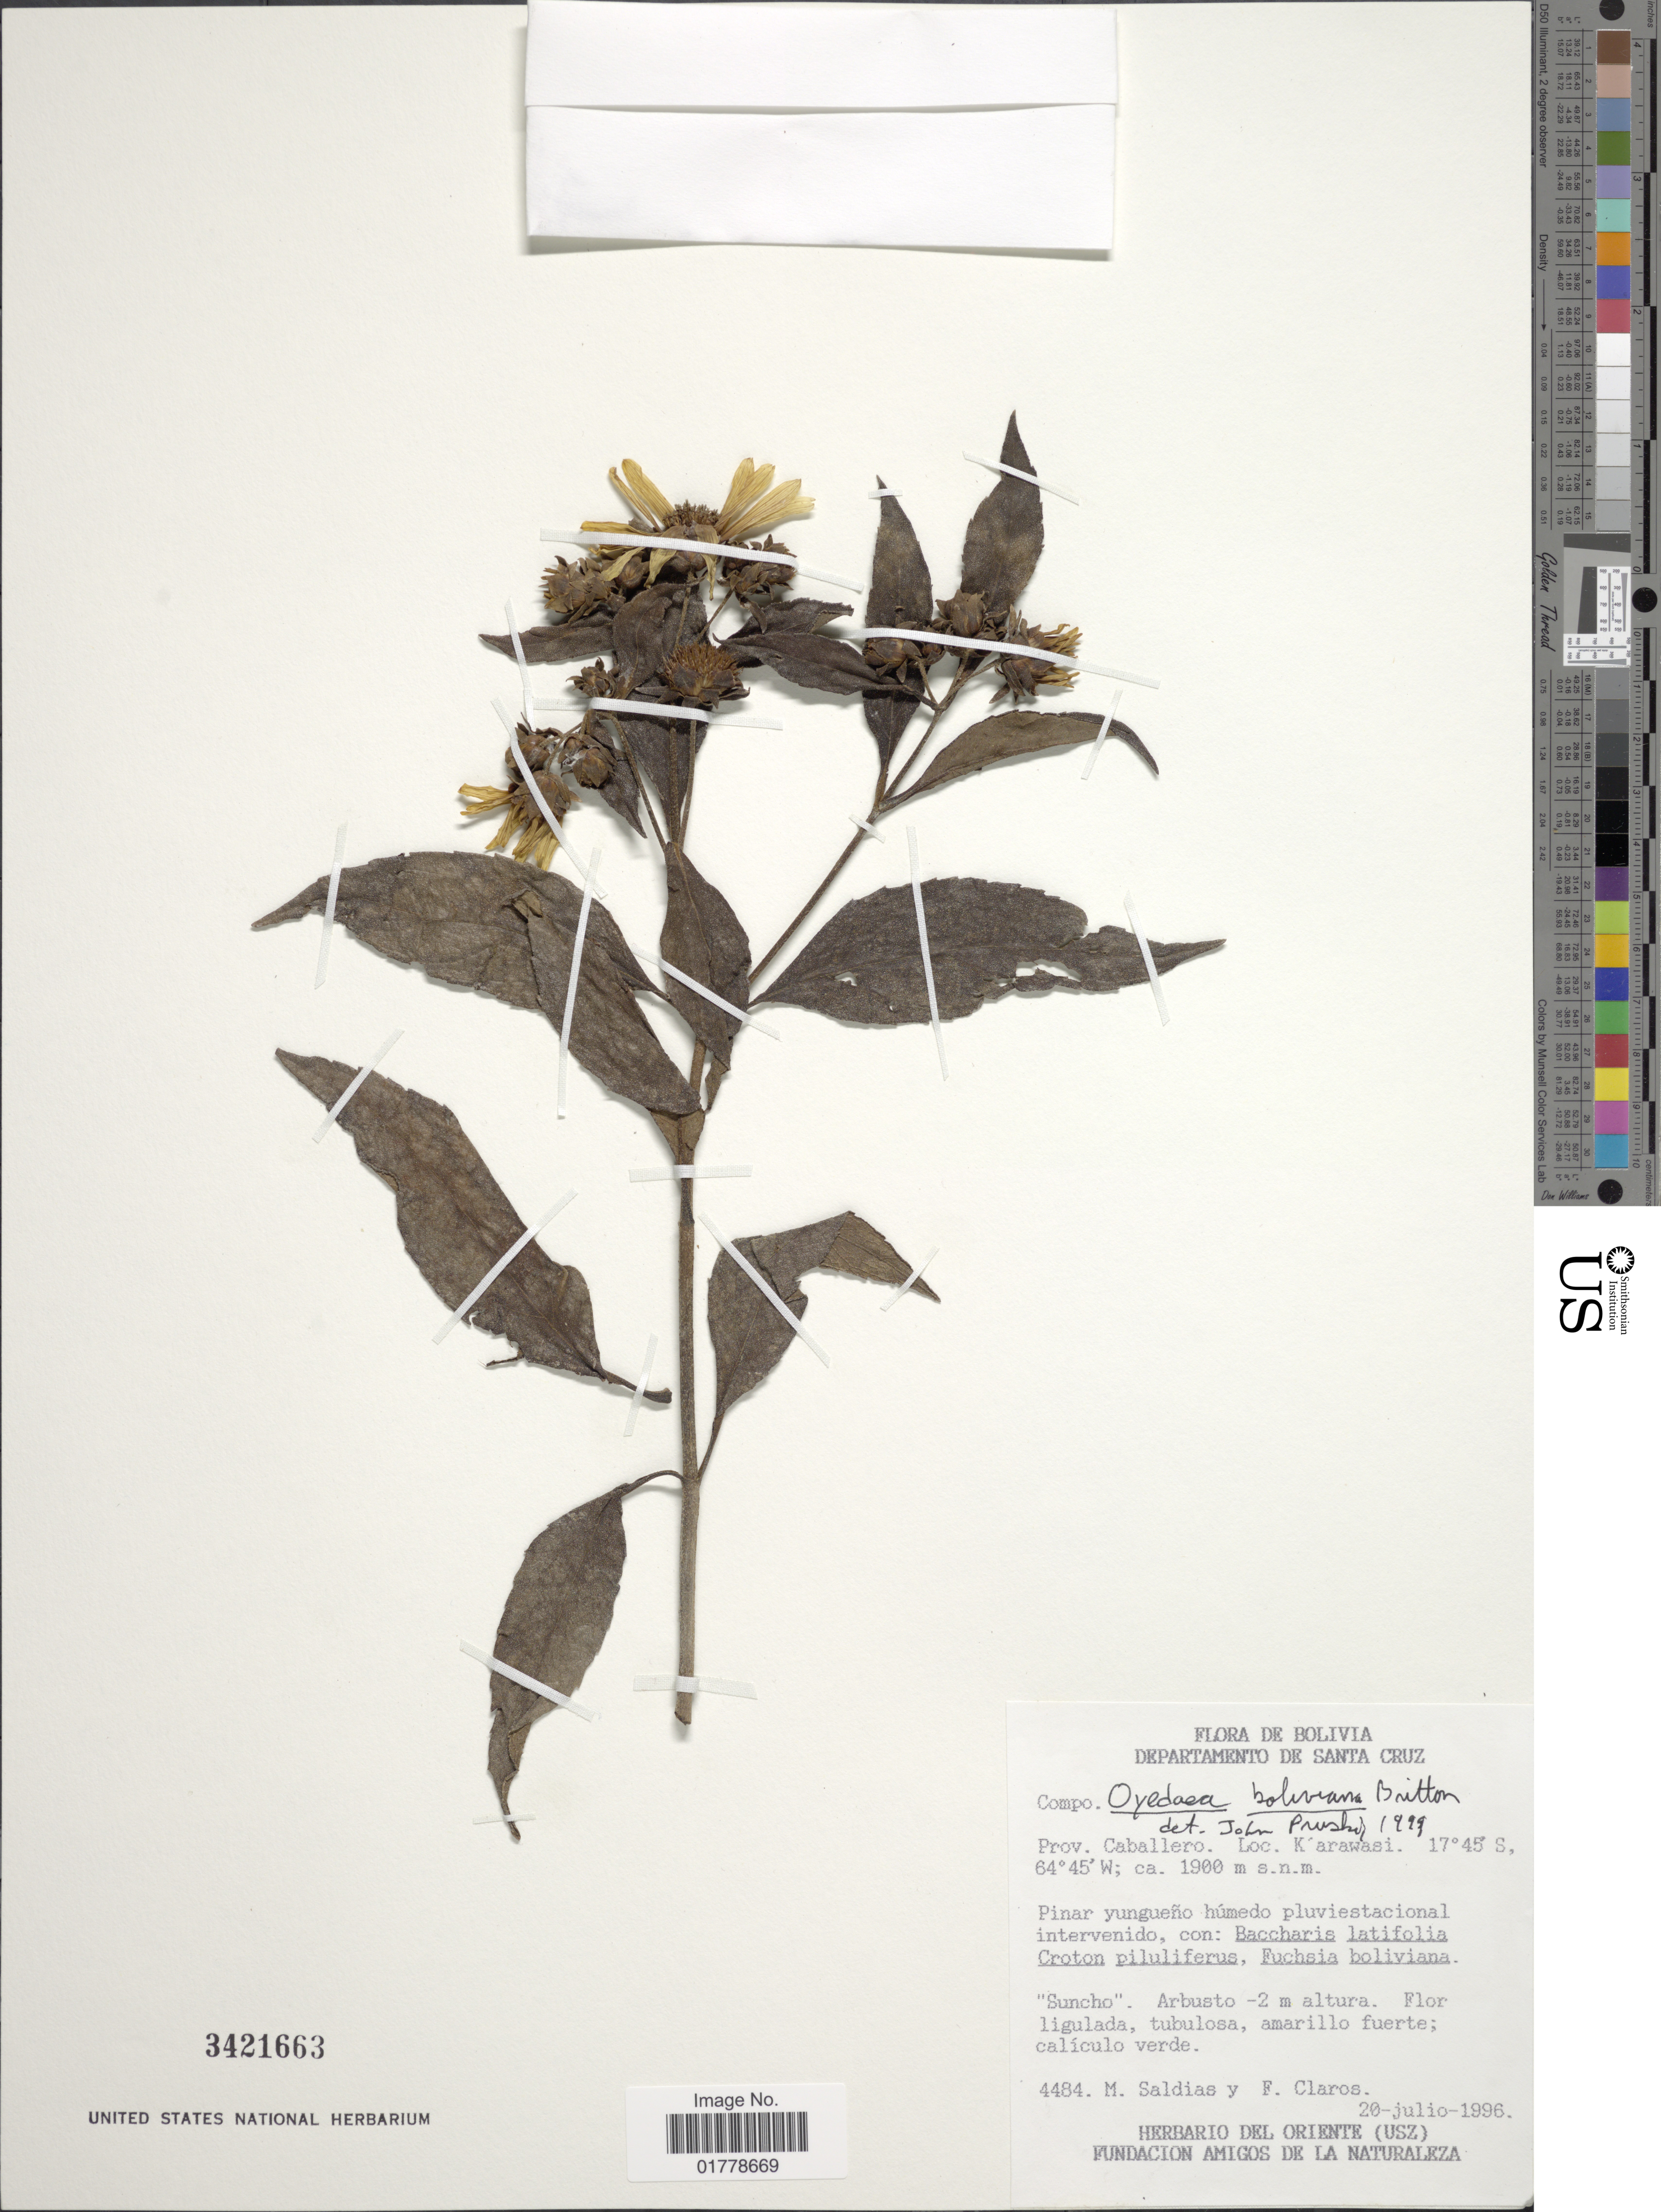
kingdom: Plantae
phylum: Tracheophyta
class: Magnoliopsida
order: Asterales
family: Asteraceae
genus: Oyedaea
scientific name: Oyedaea boliviana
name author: Britton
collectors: M. Saldias & F. Claros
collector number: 4484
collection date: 1996-07-20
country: Bolivia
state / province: Santa Cruz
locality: Departamento de Santa Cruz. Prov. Caballero. Loc. K'arawasi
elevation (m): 1900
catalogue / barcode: US 3421663